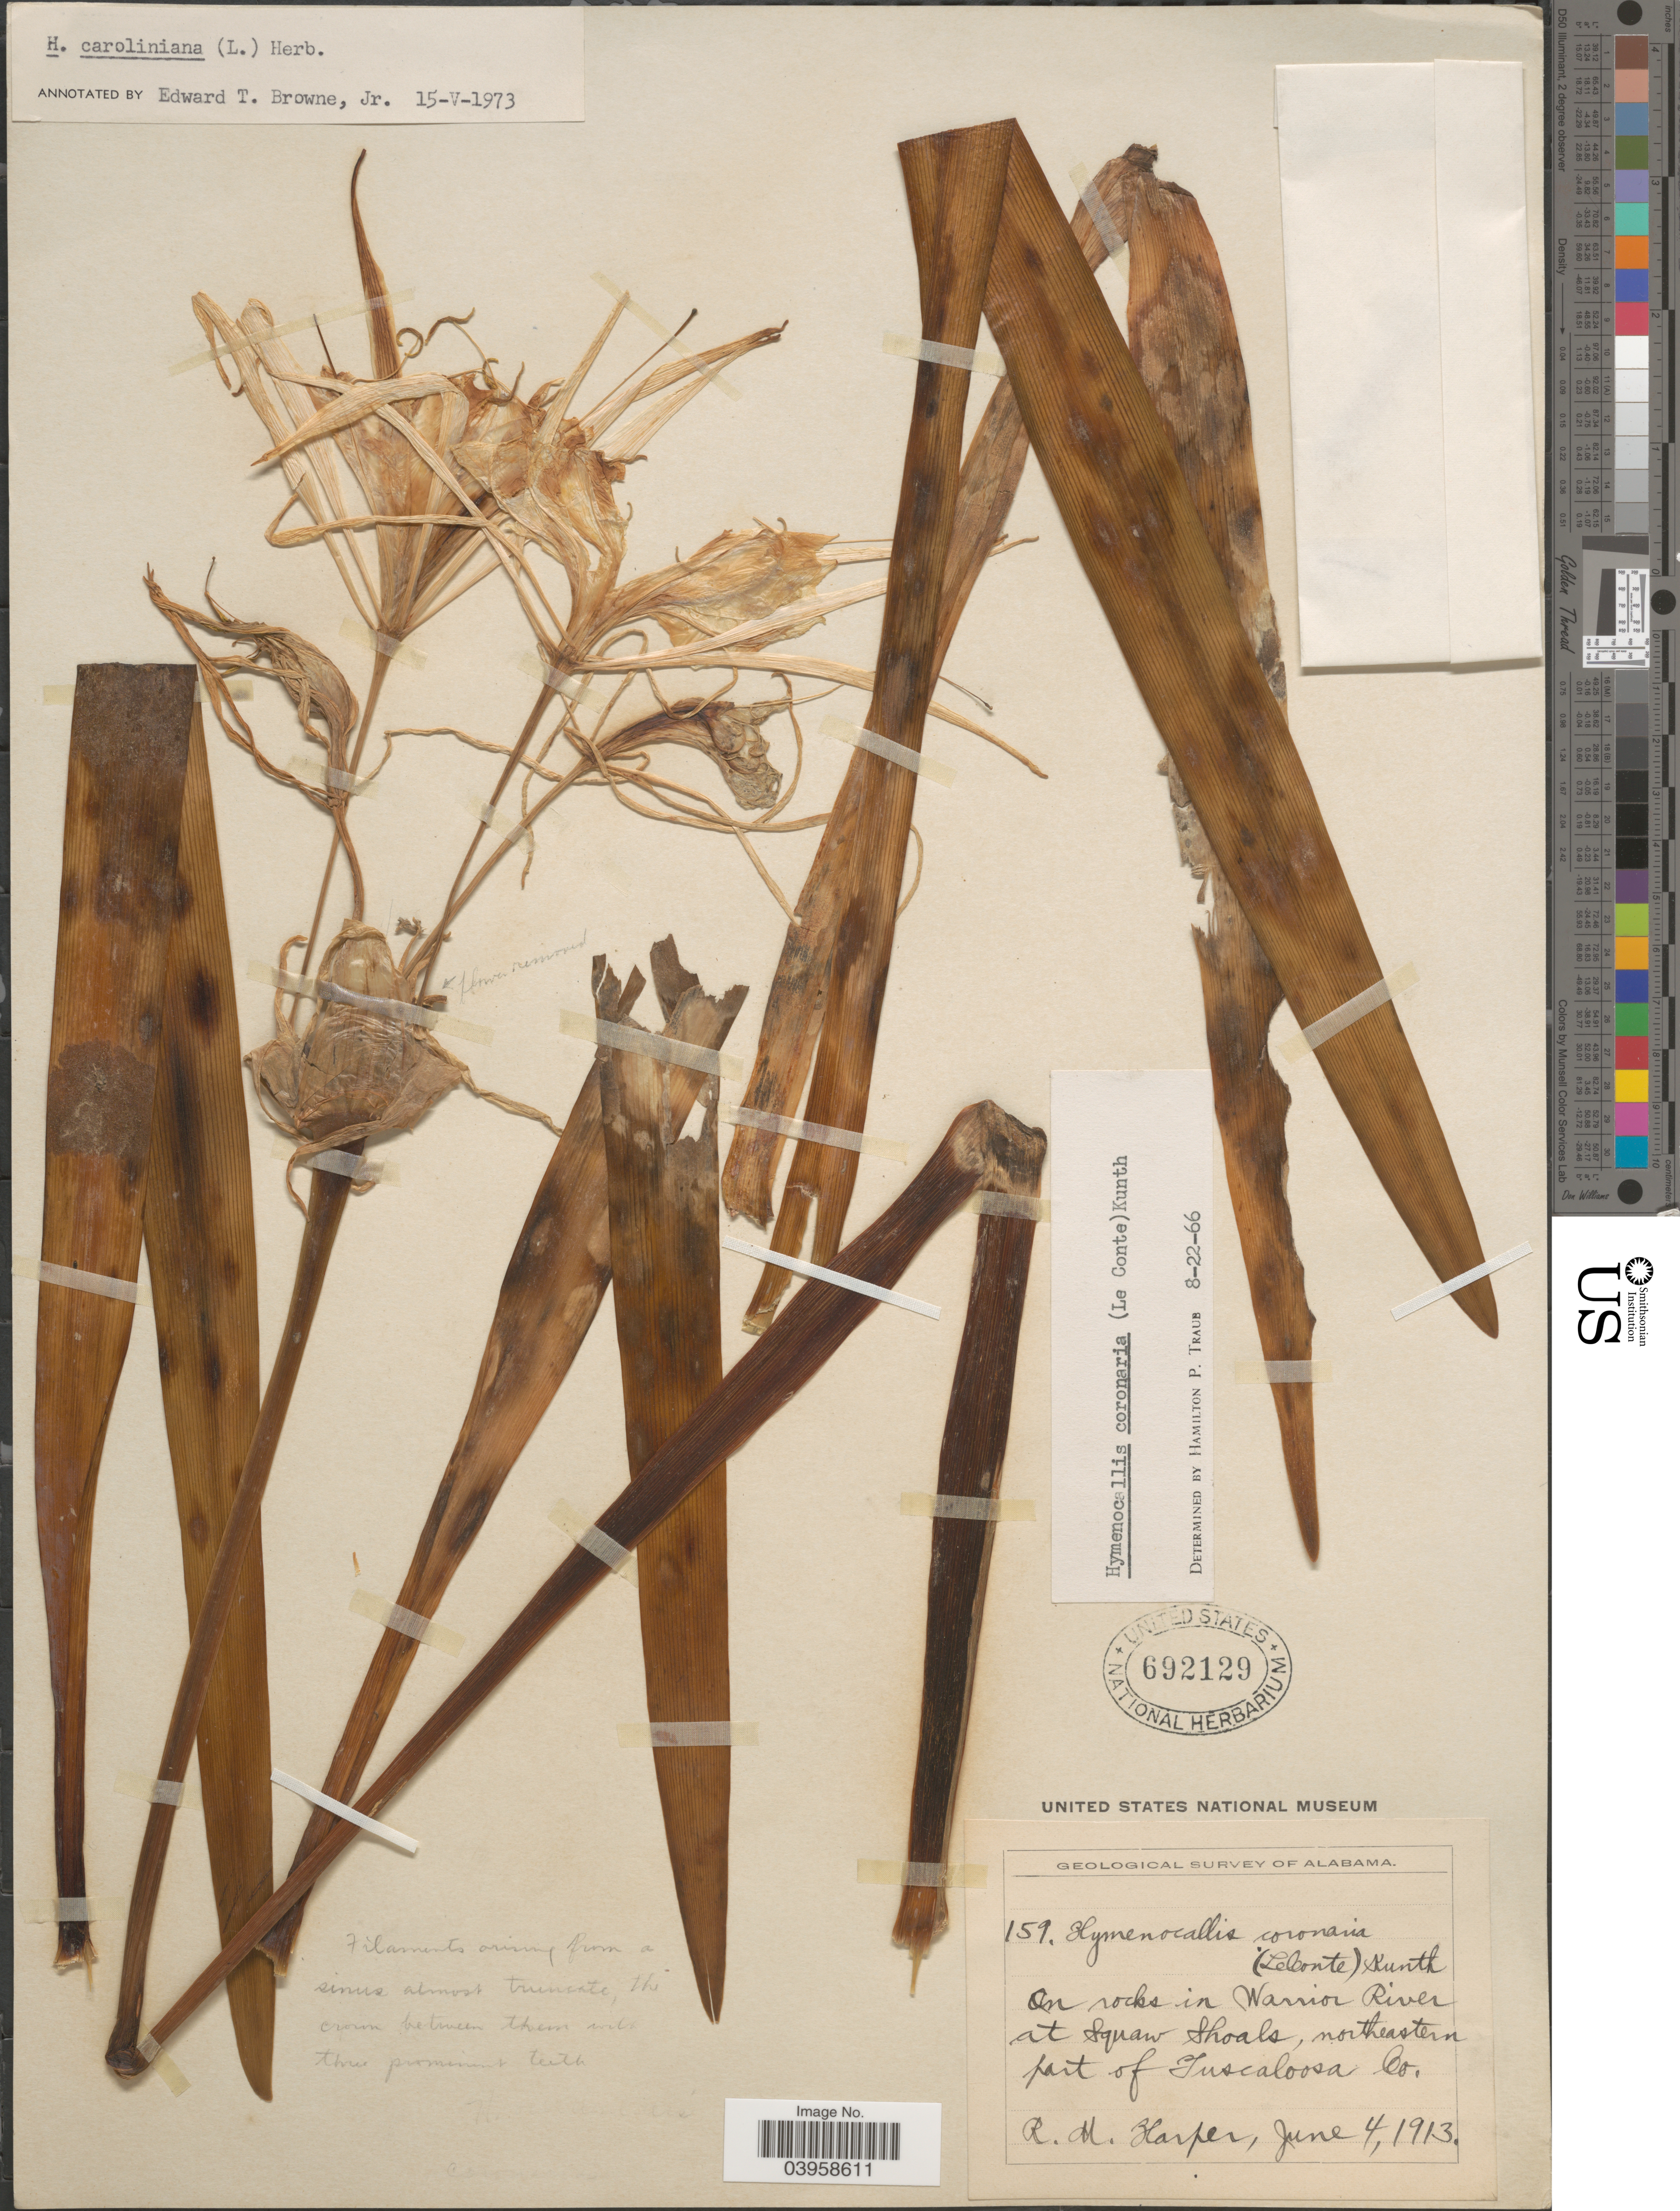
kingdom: Plantae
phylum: Tracheophyta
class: Liliopsida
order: Asparagales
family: Amaryllidaceae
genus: Hymenocallis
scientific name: Hymenocallis caroliniana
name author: (L.) Herb.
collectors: R. Harper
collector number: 159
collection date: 1913-06-04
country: United States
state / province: Alabama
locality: On rocks in Warrior River at Squaw Shoals, northeastern part of Tuscaloosa Co.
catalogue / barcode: US 692129